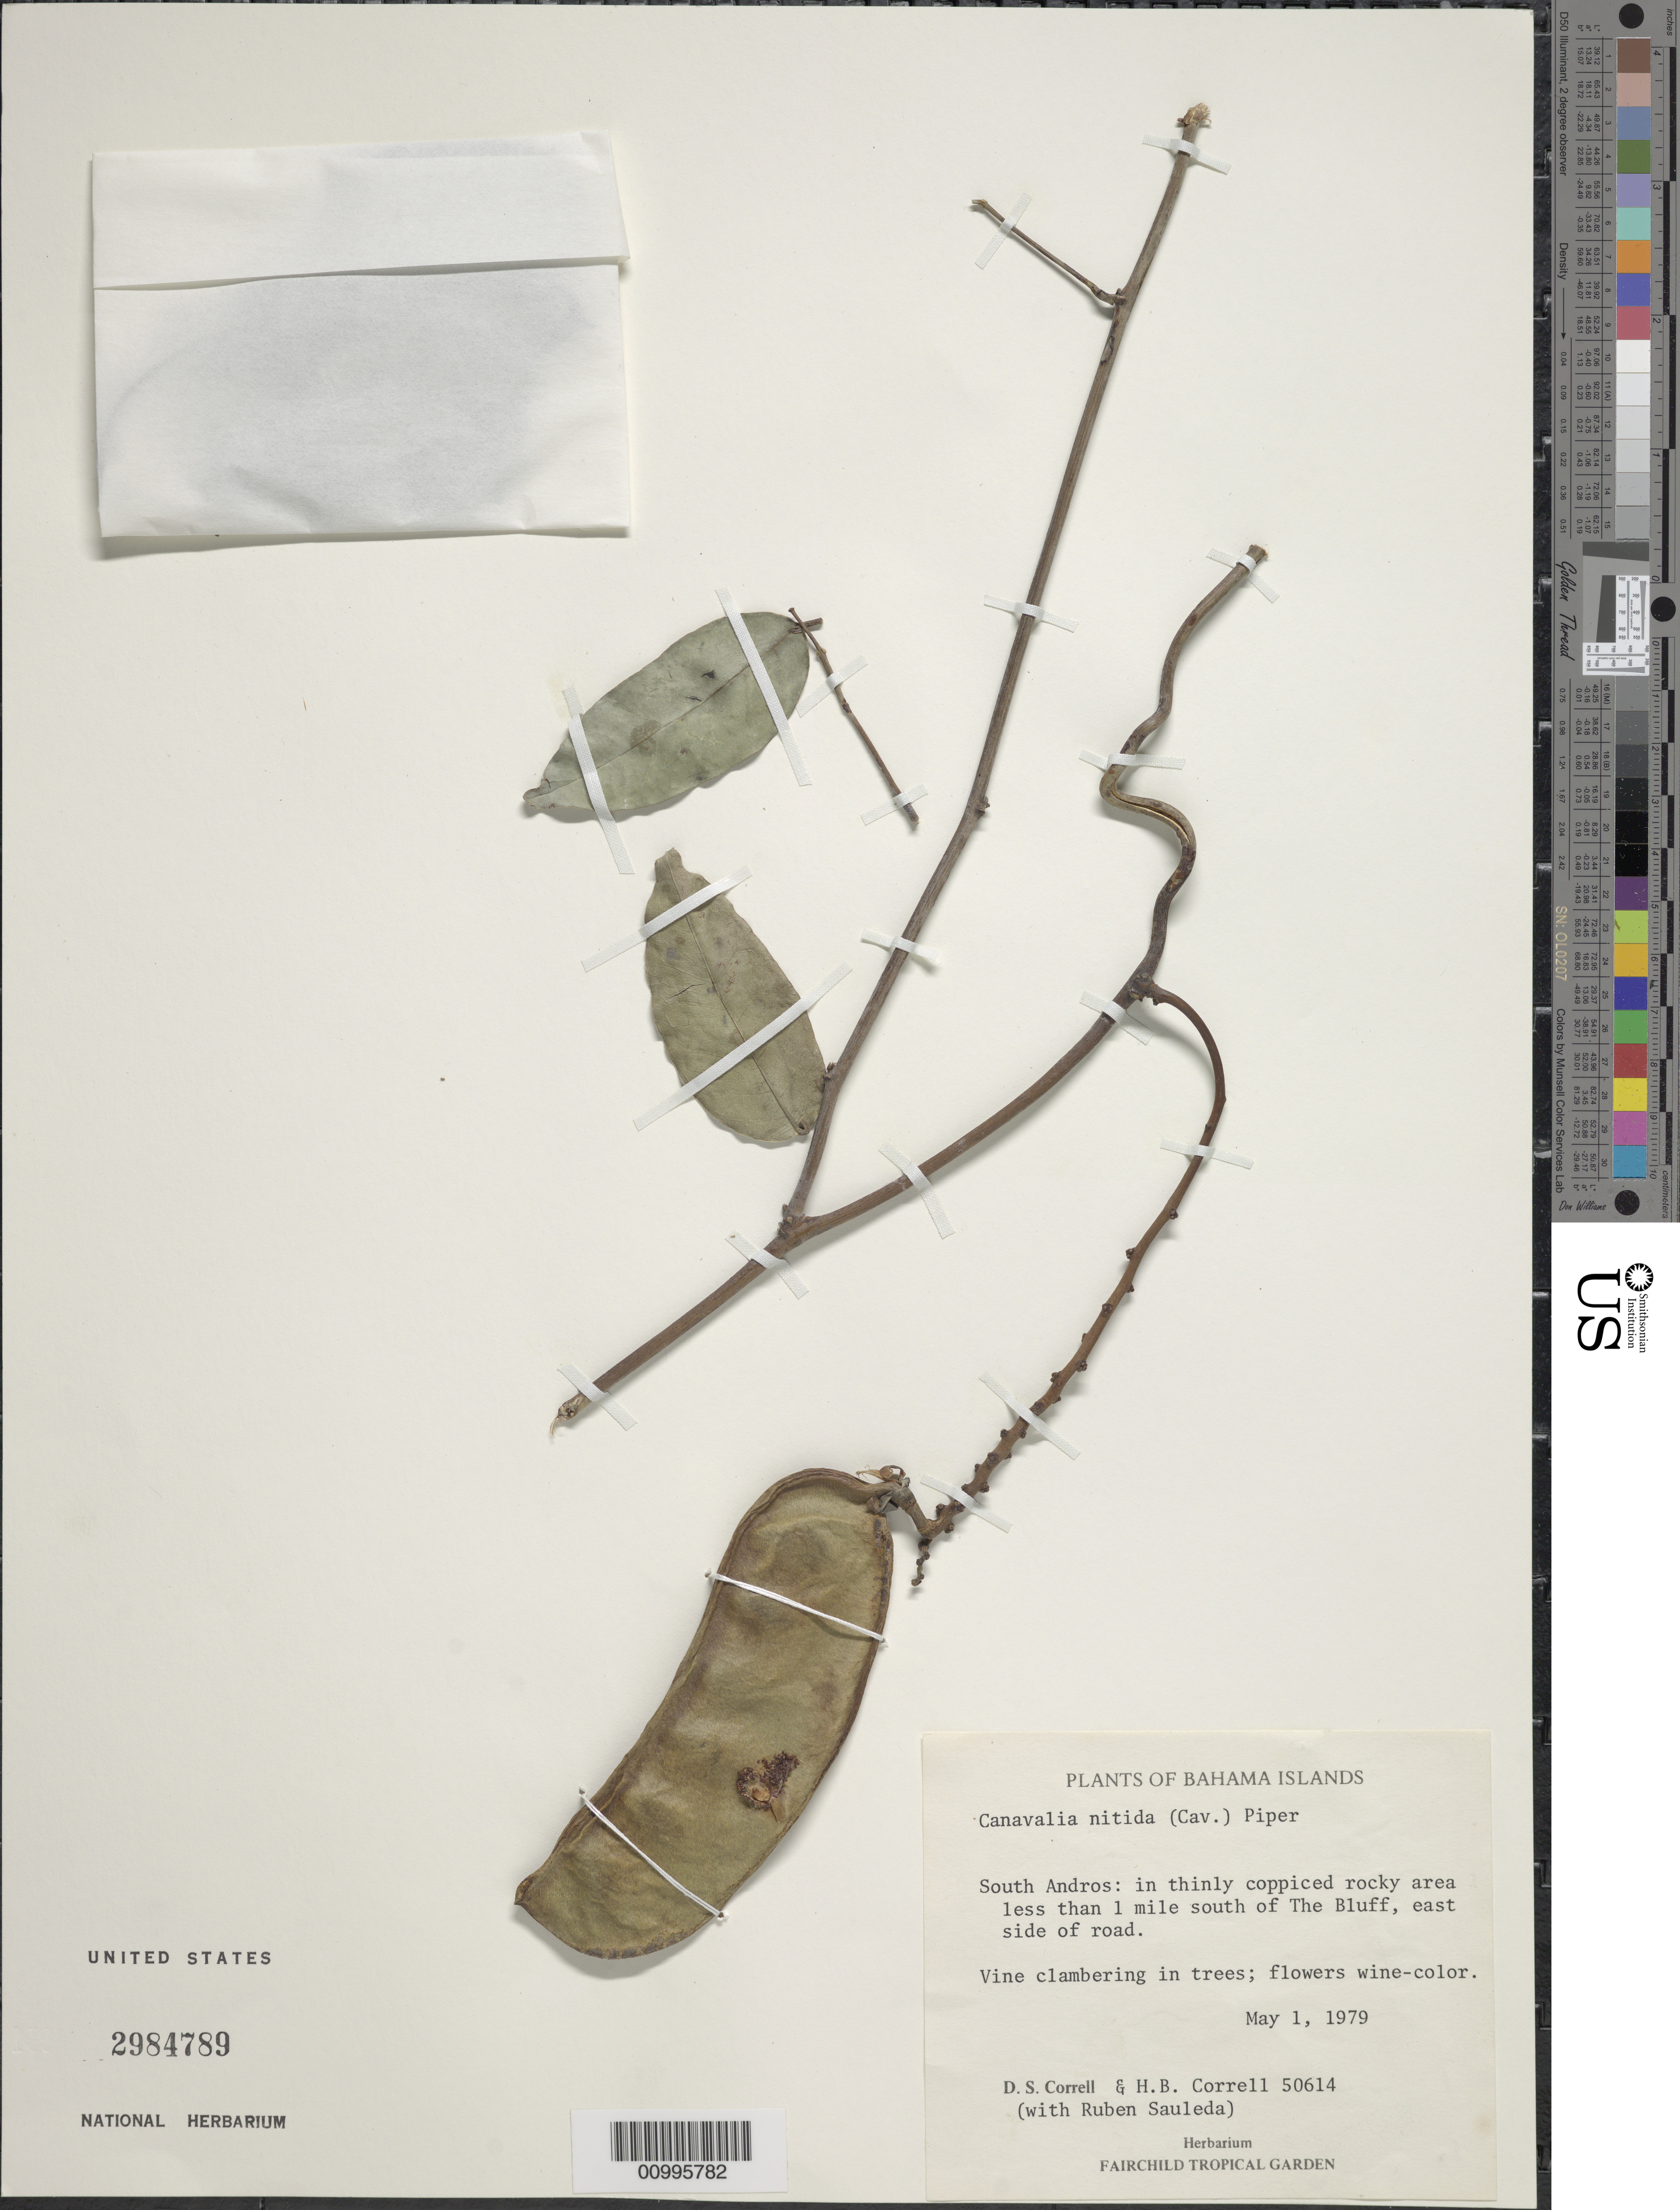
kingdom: Plantae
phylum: Tracheophyta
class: Magnoliopsida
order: Fabales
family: Fabaceae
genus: Canavalia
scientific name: Canavalia nitida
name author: (Cav.) Piper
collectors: D. S. Correll, H. Correll & R. Sauleda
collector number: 50614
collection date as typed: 01 May 1979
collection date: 1979-05-01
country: Bahamas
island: Andros I.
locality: South Andros. Less than 1 mile south of The Bluff, east side of road.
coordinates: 0 N, 0 E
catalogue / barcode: US 2984789